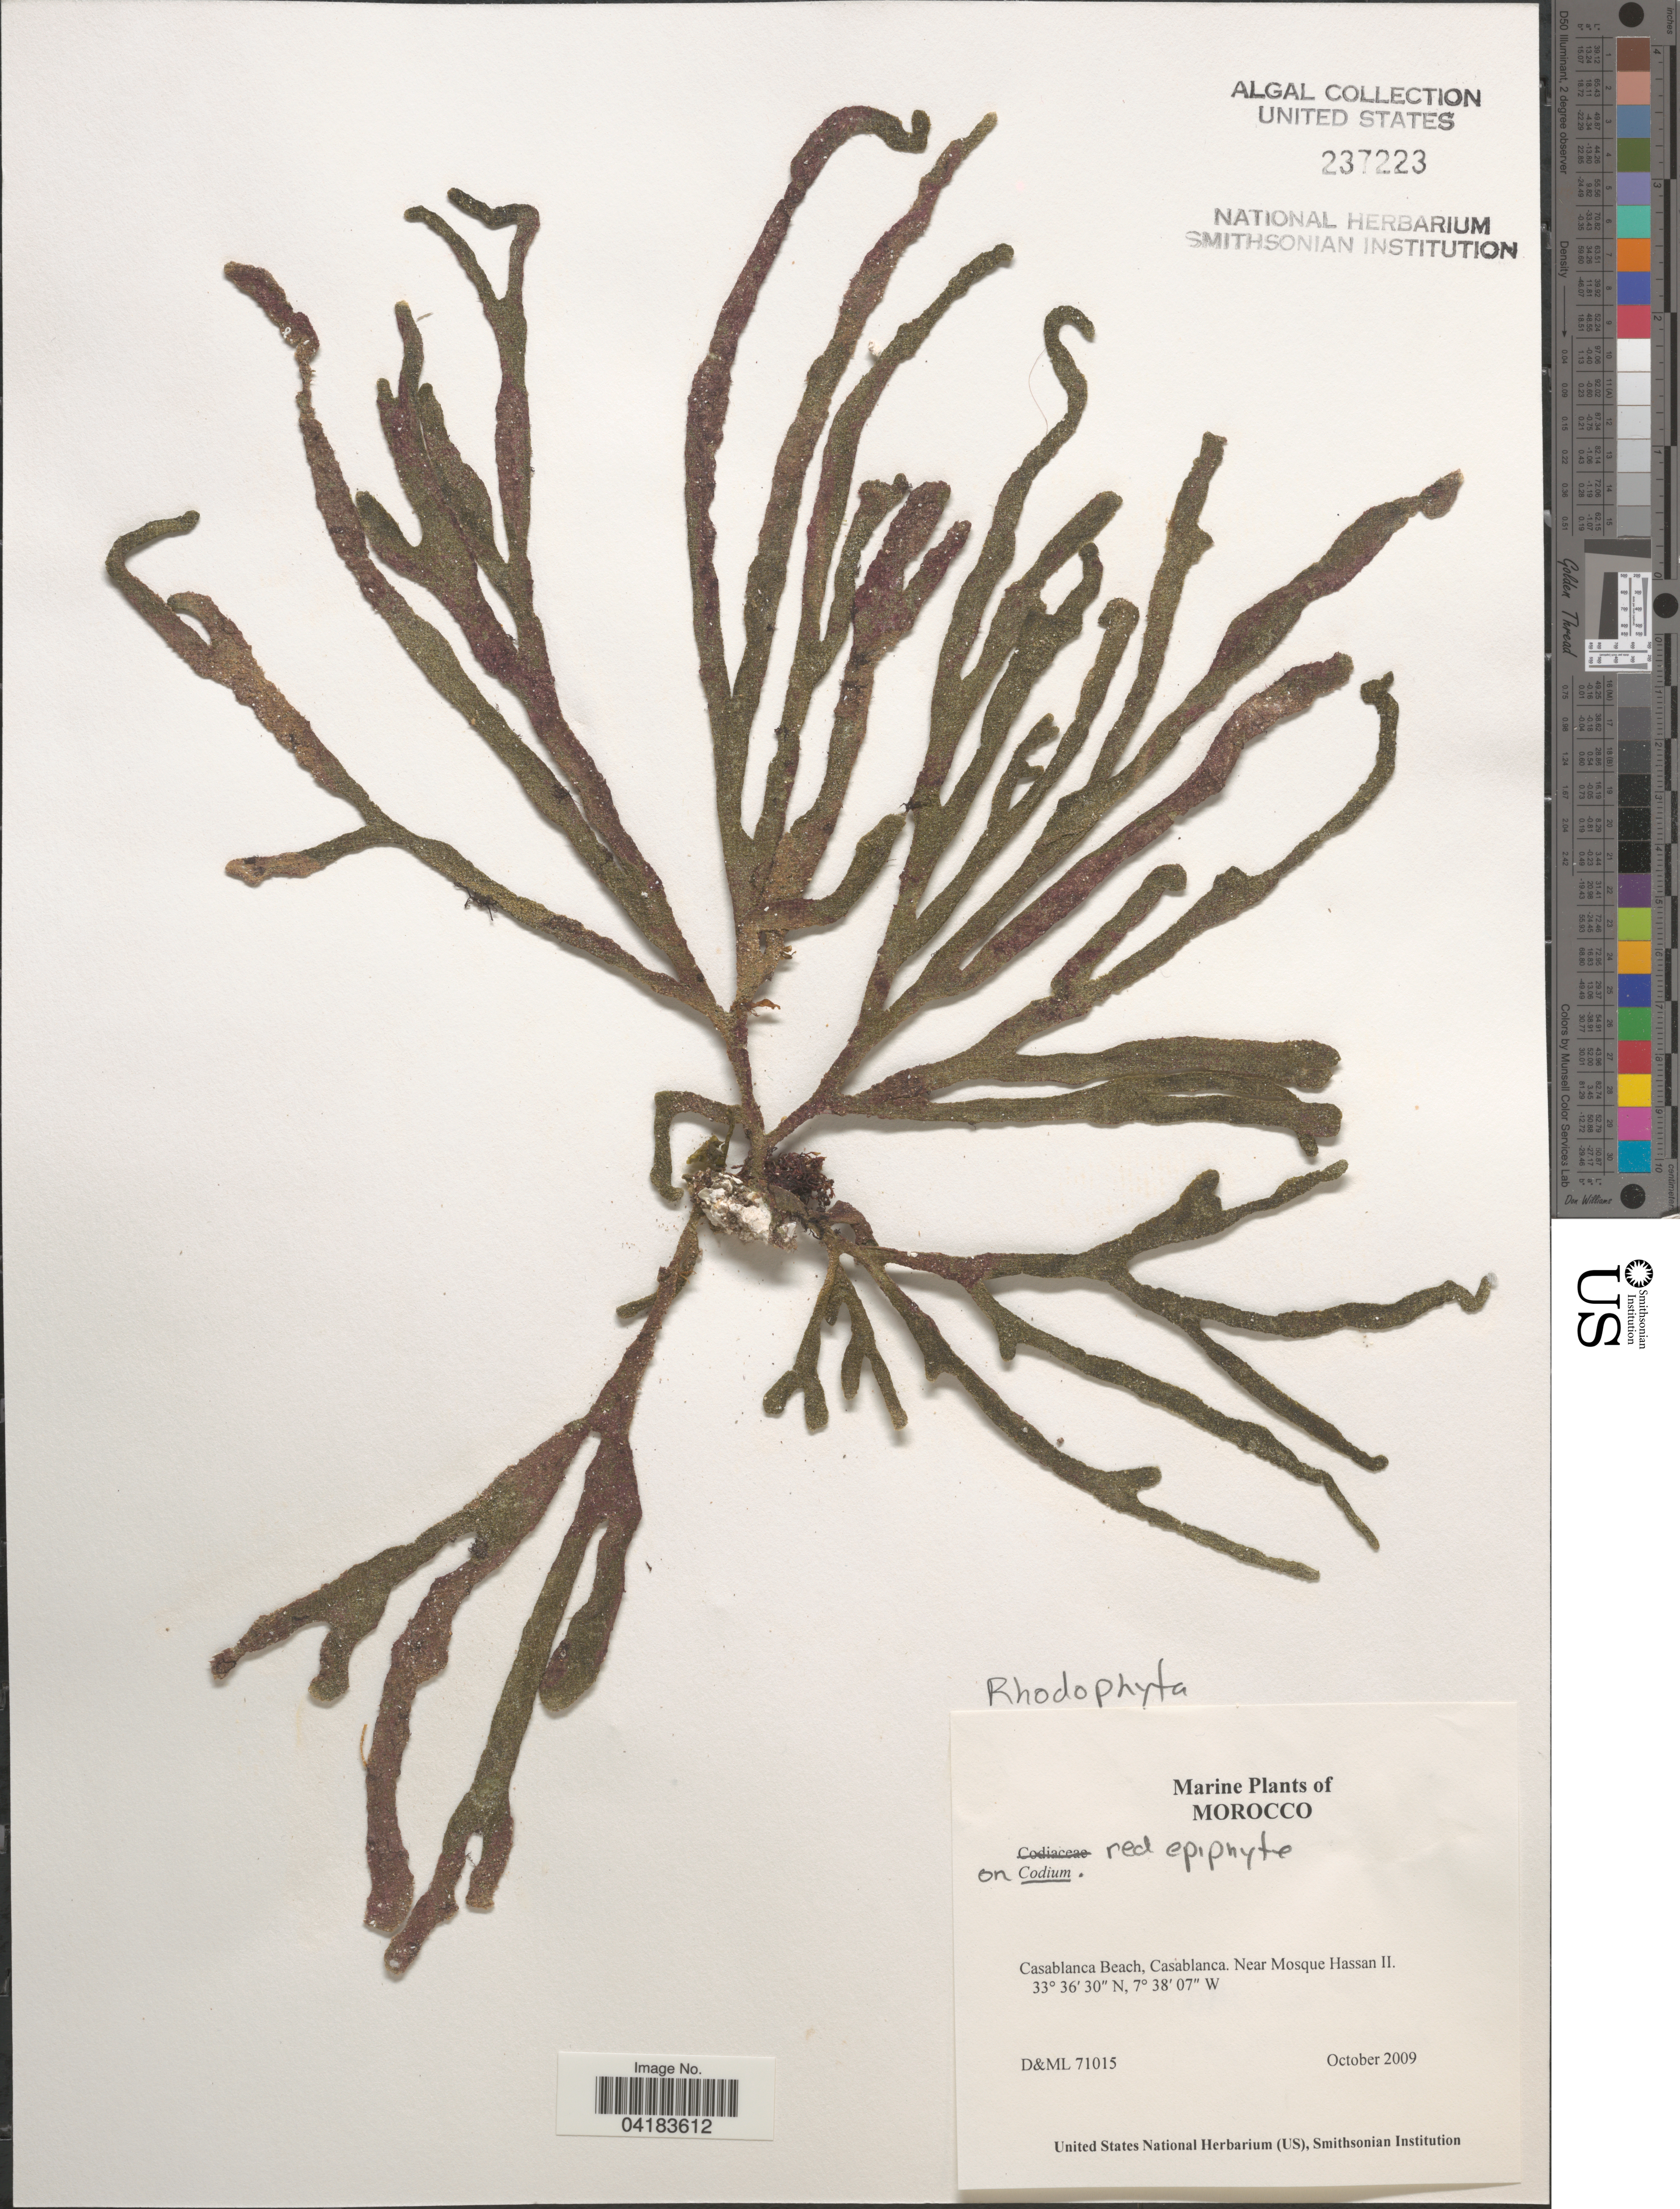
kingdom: Plantae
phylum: Chlorophyta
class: Ulvophyceae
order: Bryopsidales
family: Codiaceae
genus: Codium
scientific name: Codium sp.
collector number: D&ML71015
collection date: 2009-10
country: Morocco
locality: Casablanca Beach, Casablanca. Near Mosque Hassan II.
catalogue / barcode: US 237223